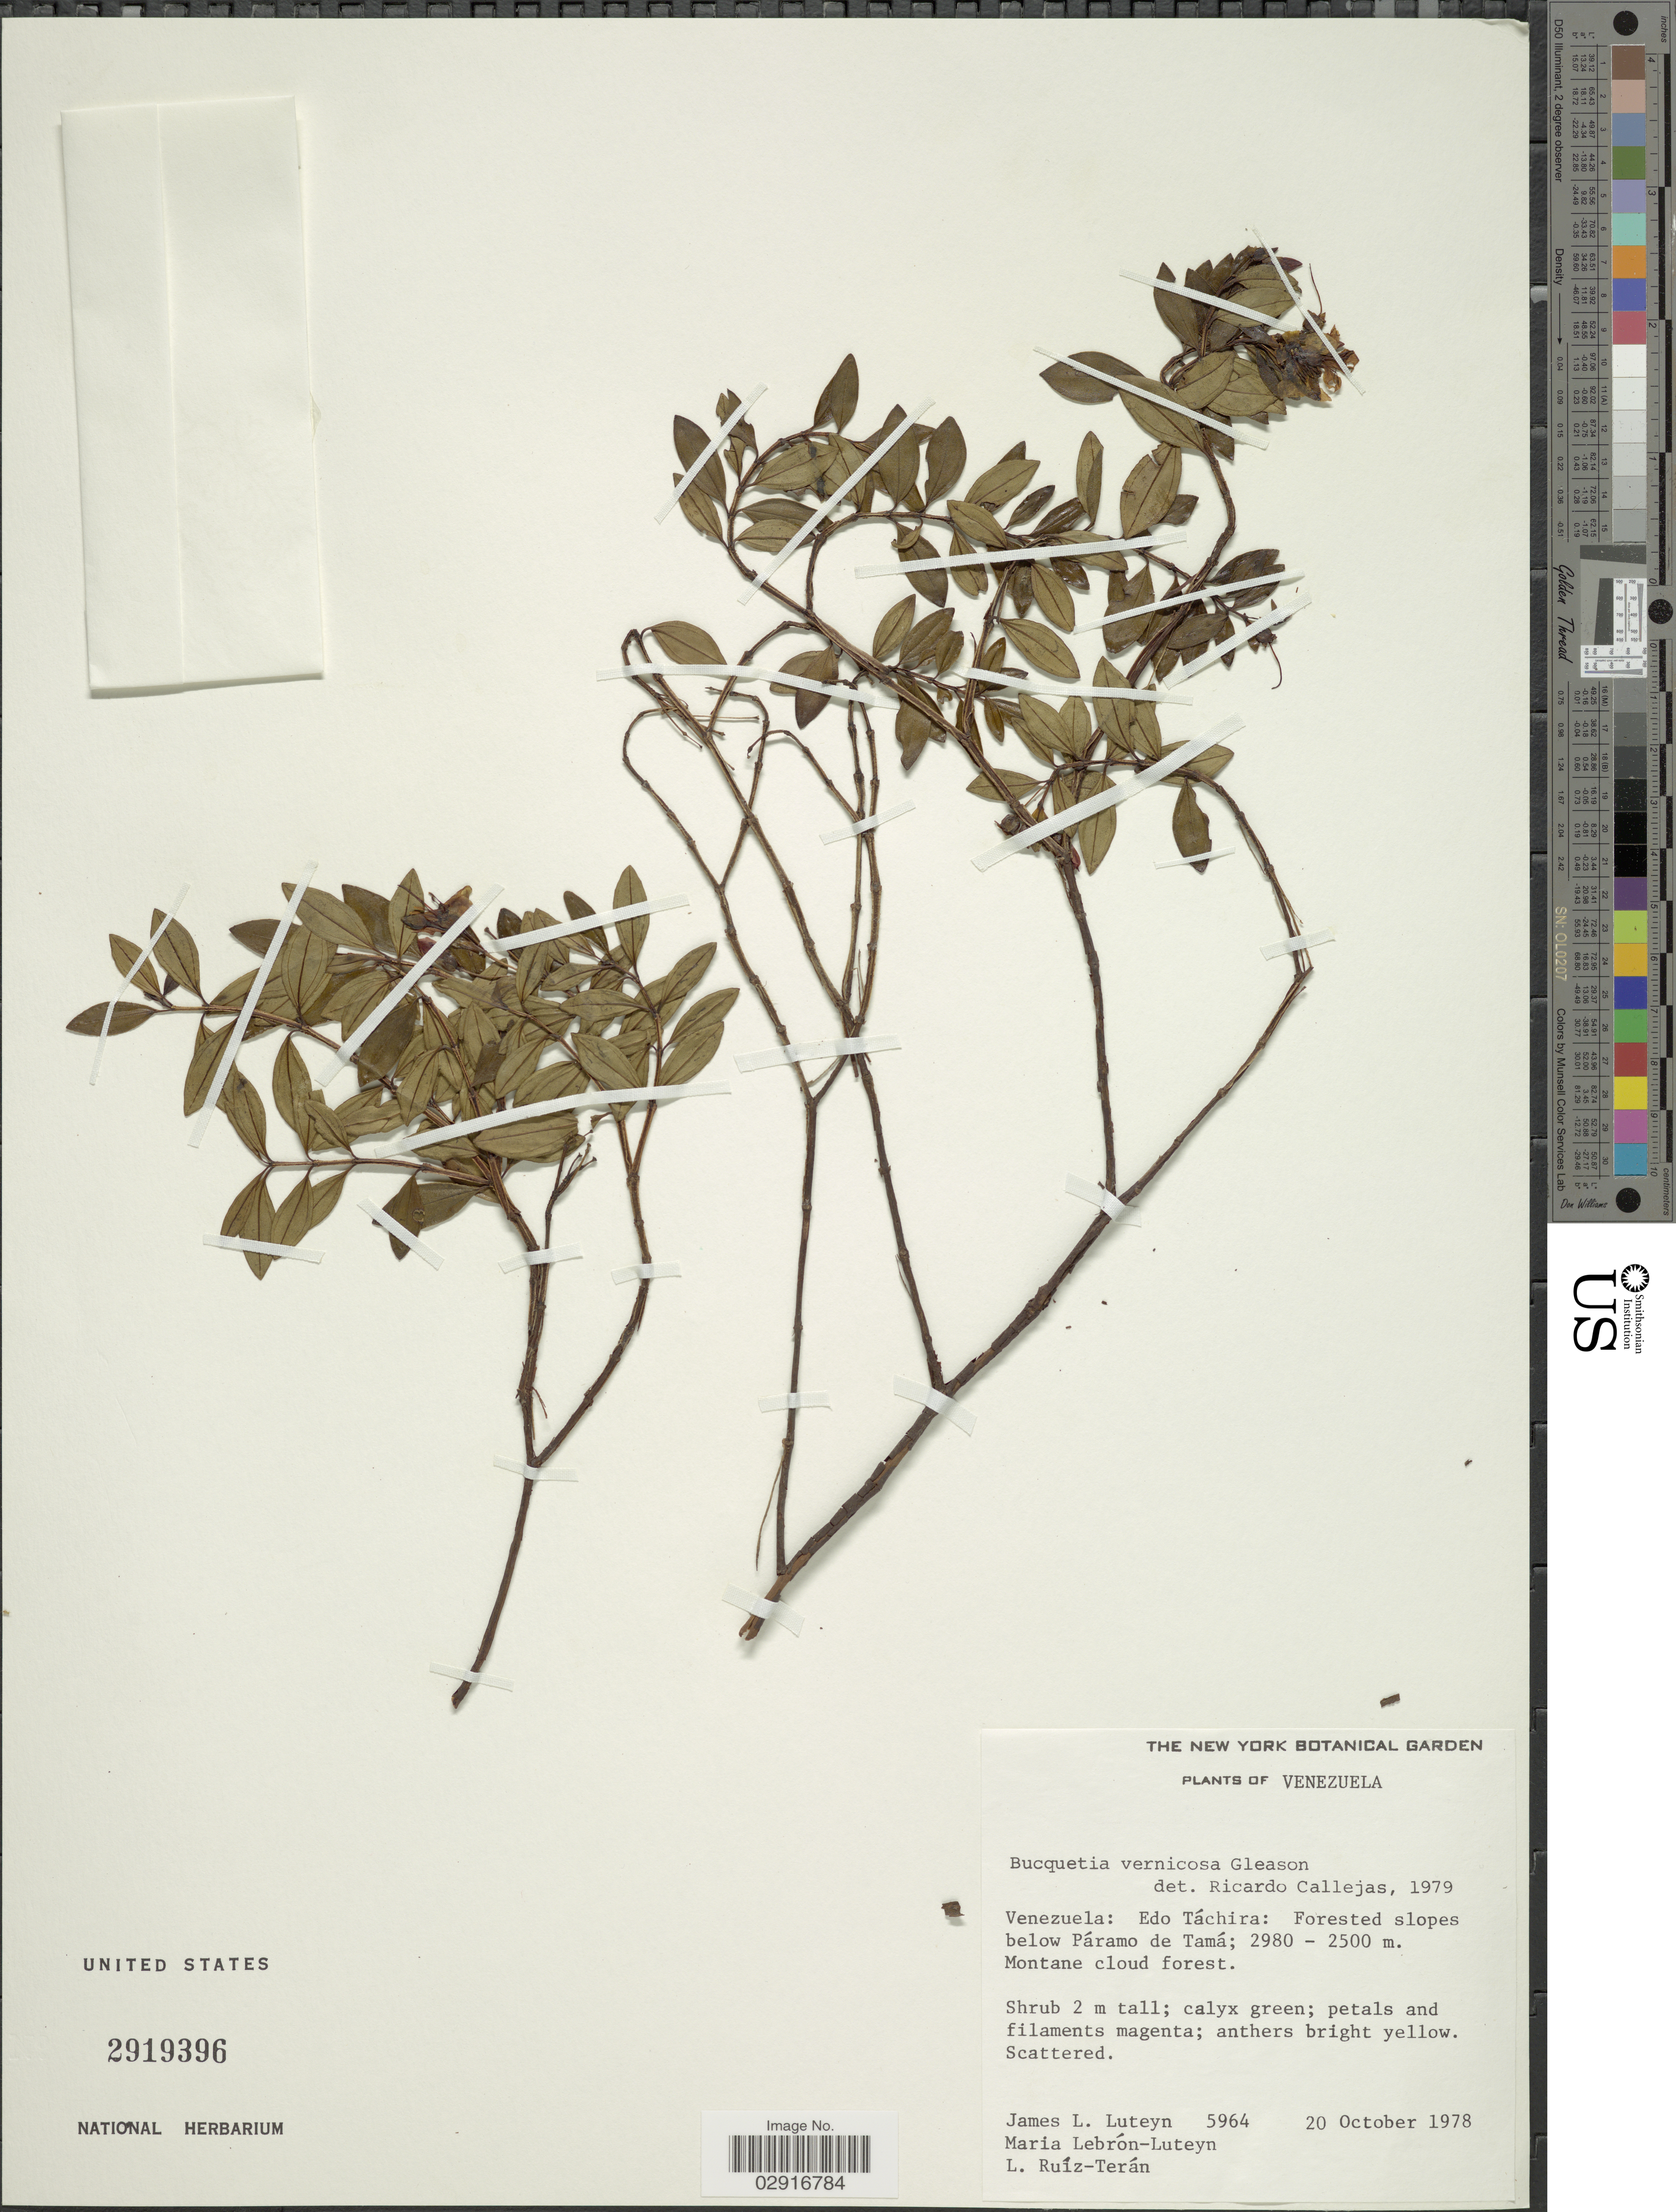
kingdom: Plantae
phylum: Tracheophyta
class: Magnoliopsida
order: Myrtales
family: Melastomataceae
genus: Bucquetia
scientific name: Bucquetia vernicosa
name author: Gleason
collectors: J. Luteyn, M. L. Lebrón-Luteyn & L. E. Ruíz-Terán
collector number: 5964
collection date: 1978-10-20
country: Venezuela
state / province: Tachira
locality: Forested slopes below Páramo de Tamá.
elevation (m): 2500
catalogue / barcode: US 2919396